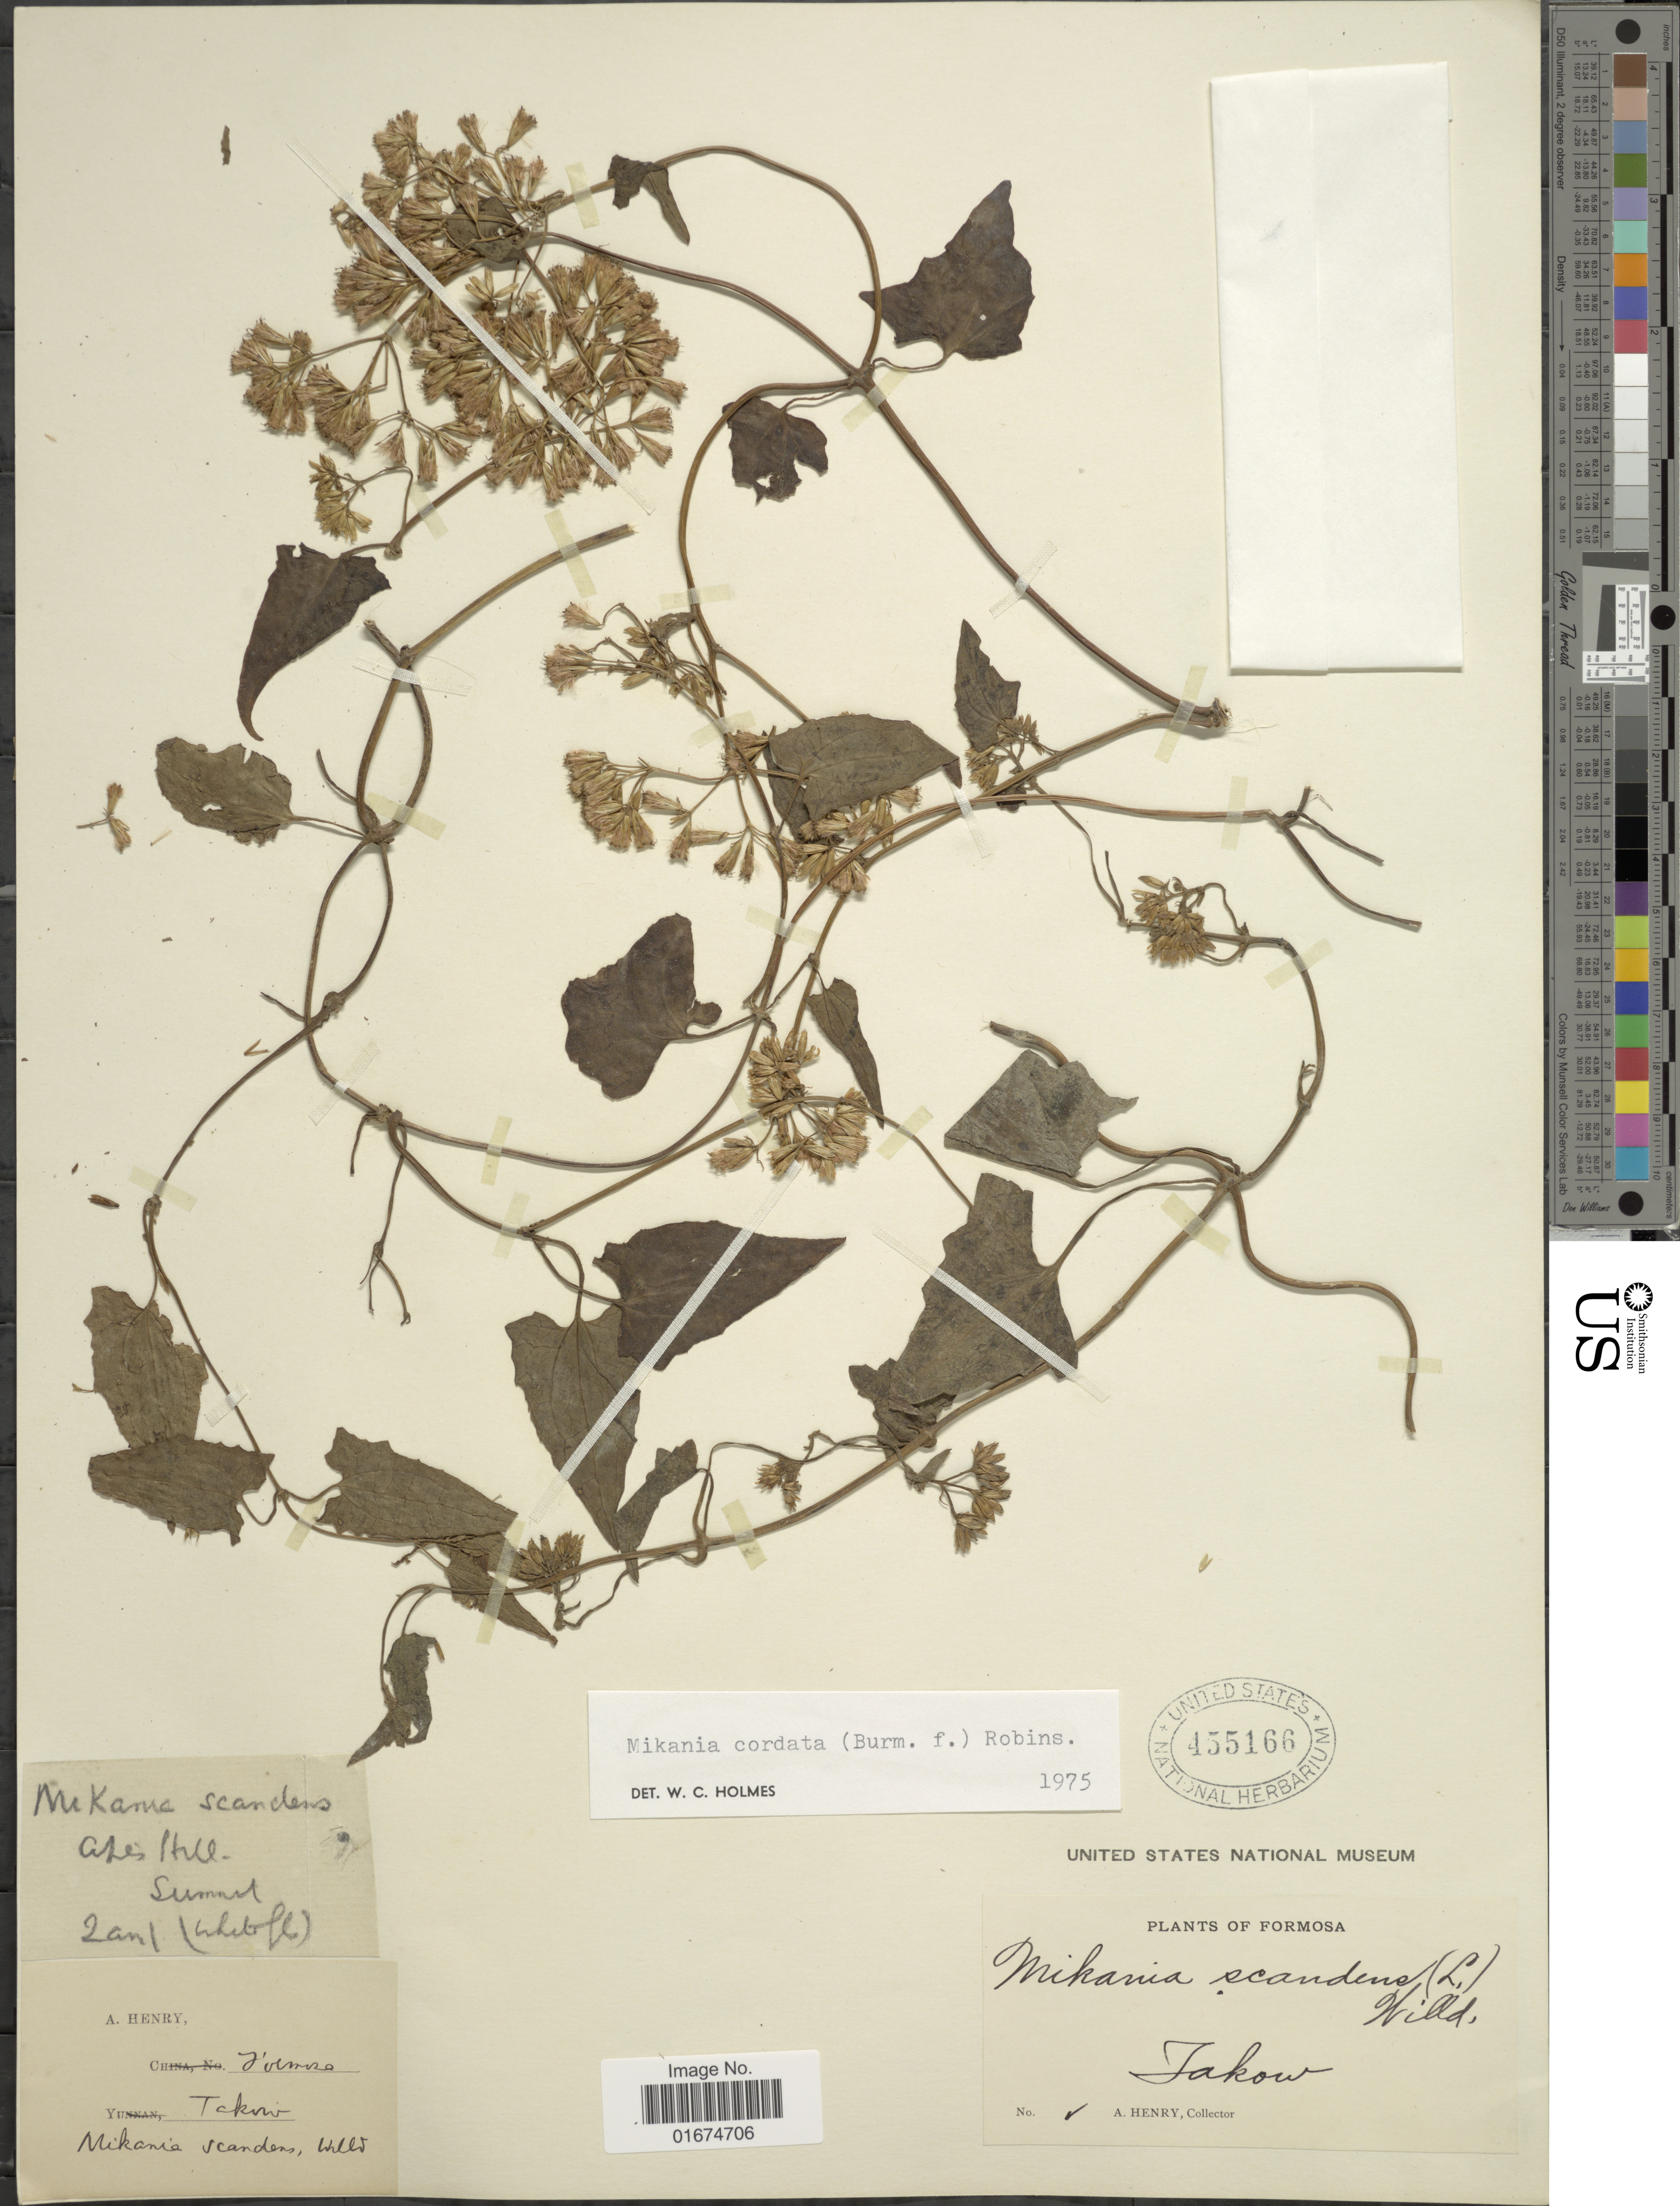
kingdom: Plantae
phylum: Tracheophyta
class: Magnoliopsida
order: Asterales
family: Asteraceae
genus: Mikania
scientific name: Mikania cordata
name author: (Burm. f.) B.L. Rob.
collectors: A. Henry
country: Taiwan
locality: Formosa, Takow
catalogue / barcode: US 455166